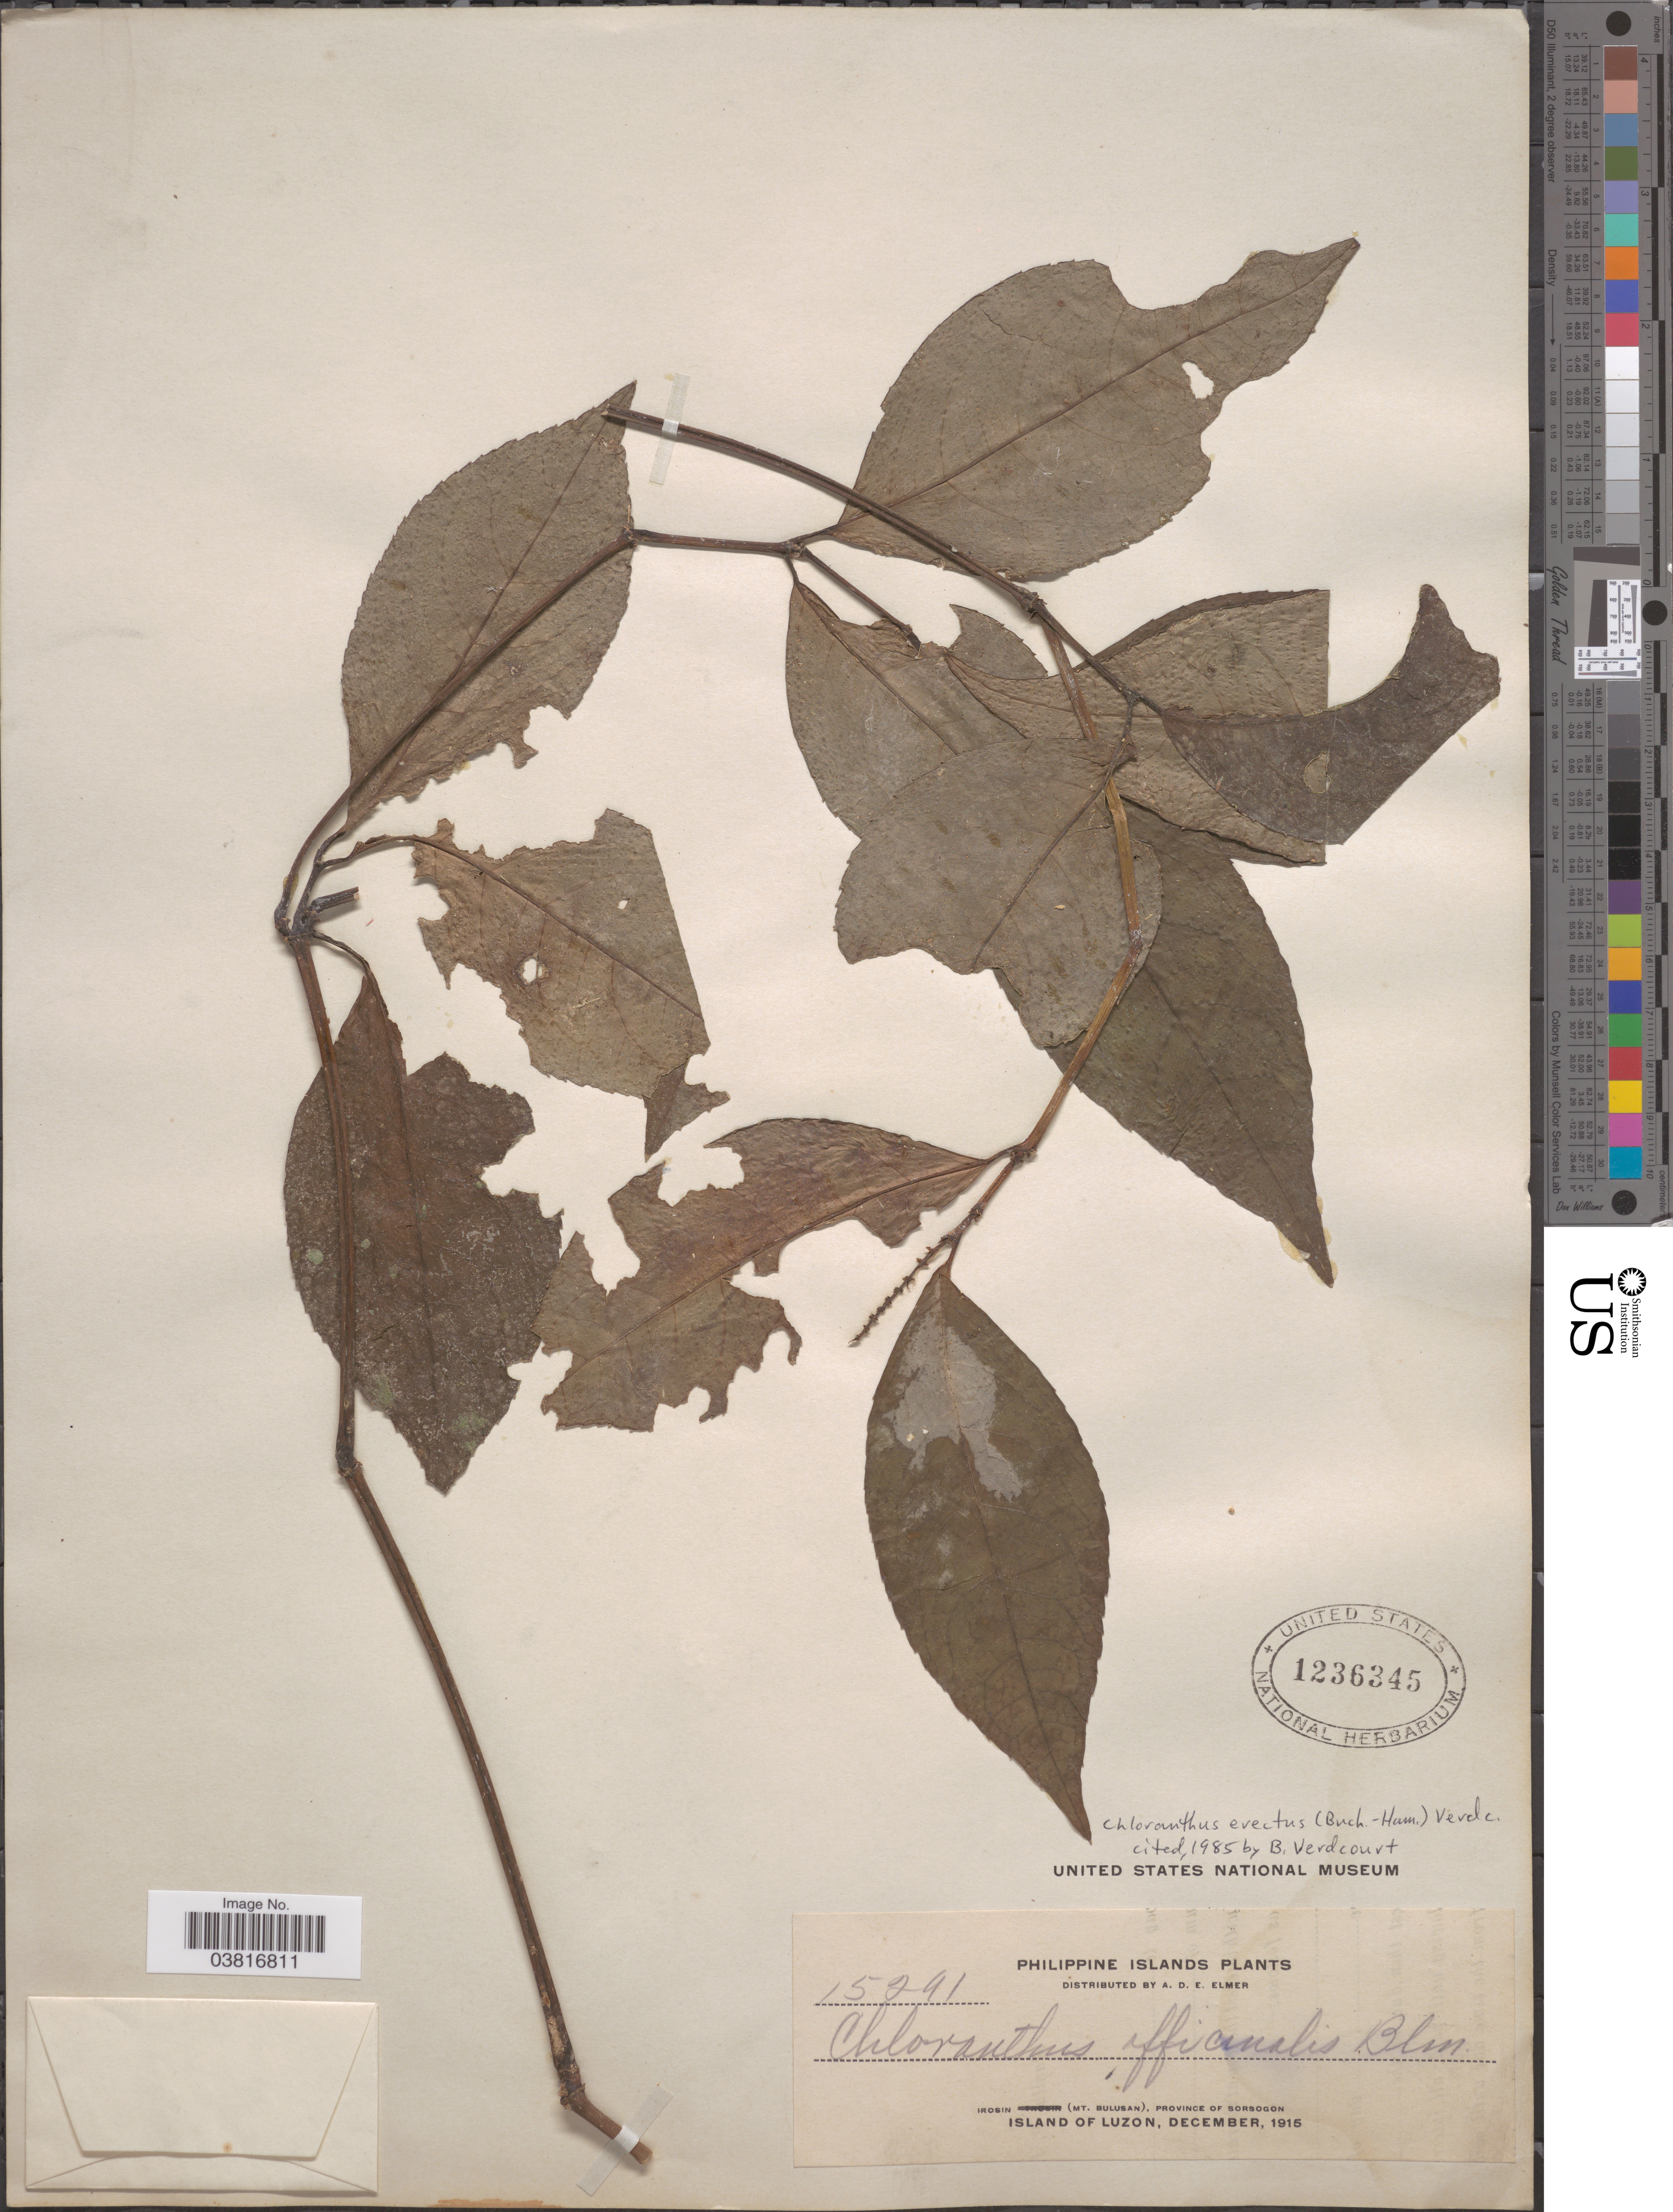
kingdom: Plantae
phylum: Tracheophyta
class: Magnoliopsida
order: Chloranthales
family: Chloranthaceae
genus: Chloranthus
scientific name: Chloranthus erectus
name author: (Buch.-Ham.) Verdc.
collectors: A. D. E. Elmer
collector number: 15291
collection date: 1915-12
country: Philippines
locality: Philippine Islands. Irosin (Mt. Bulusan), Province of Sorsogon. Island of Luzon.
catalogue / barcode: US 1236345